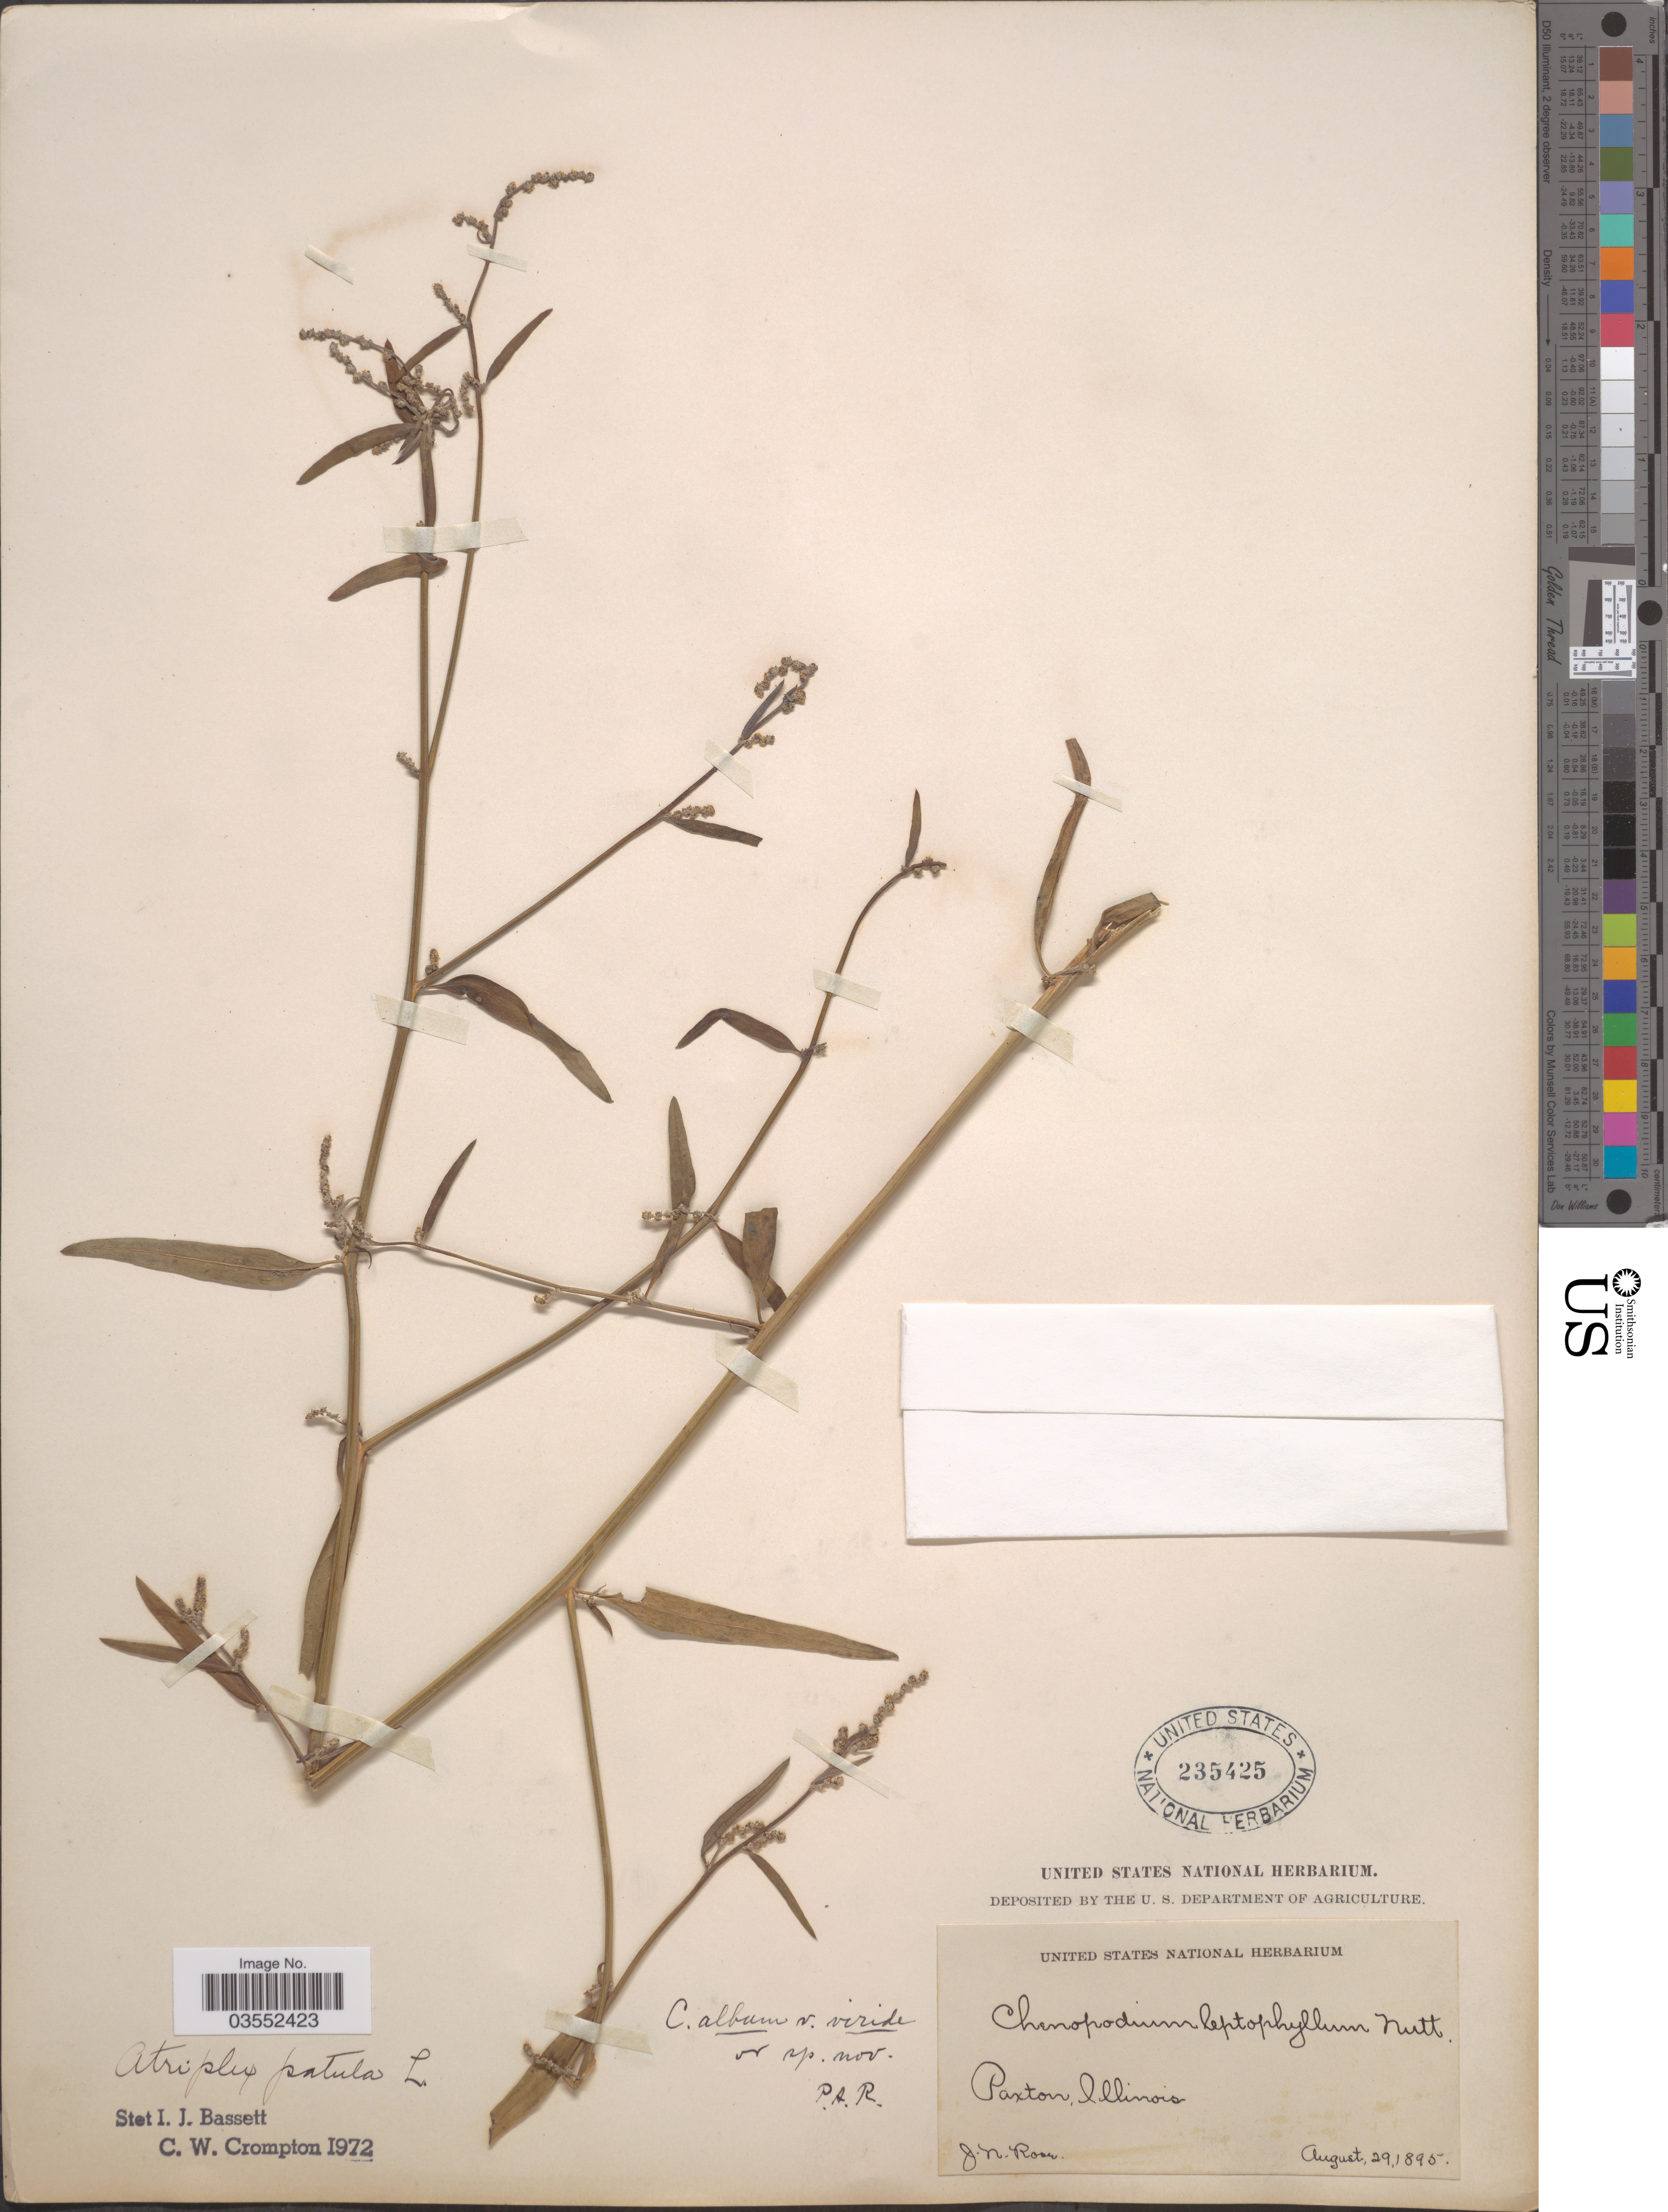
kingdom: Plantae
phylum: Tracheophyta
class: Magnoliopsida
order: Caryophyllales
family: Amaranthaceae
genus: Atriplex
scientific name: Atriplex patula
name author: L.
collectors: J. N. Rose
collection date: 1895-08-29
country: United States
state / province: Illinois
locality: Paxton.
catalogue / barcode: US 235425